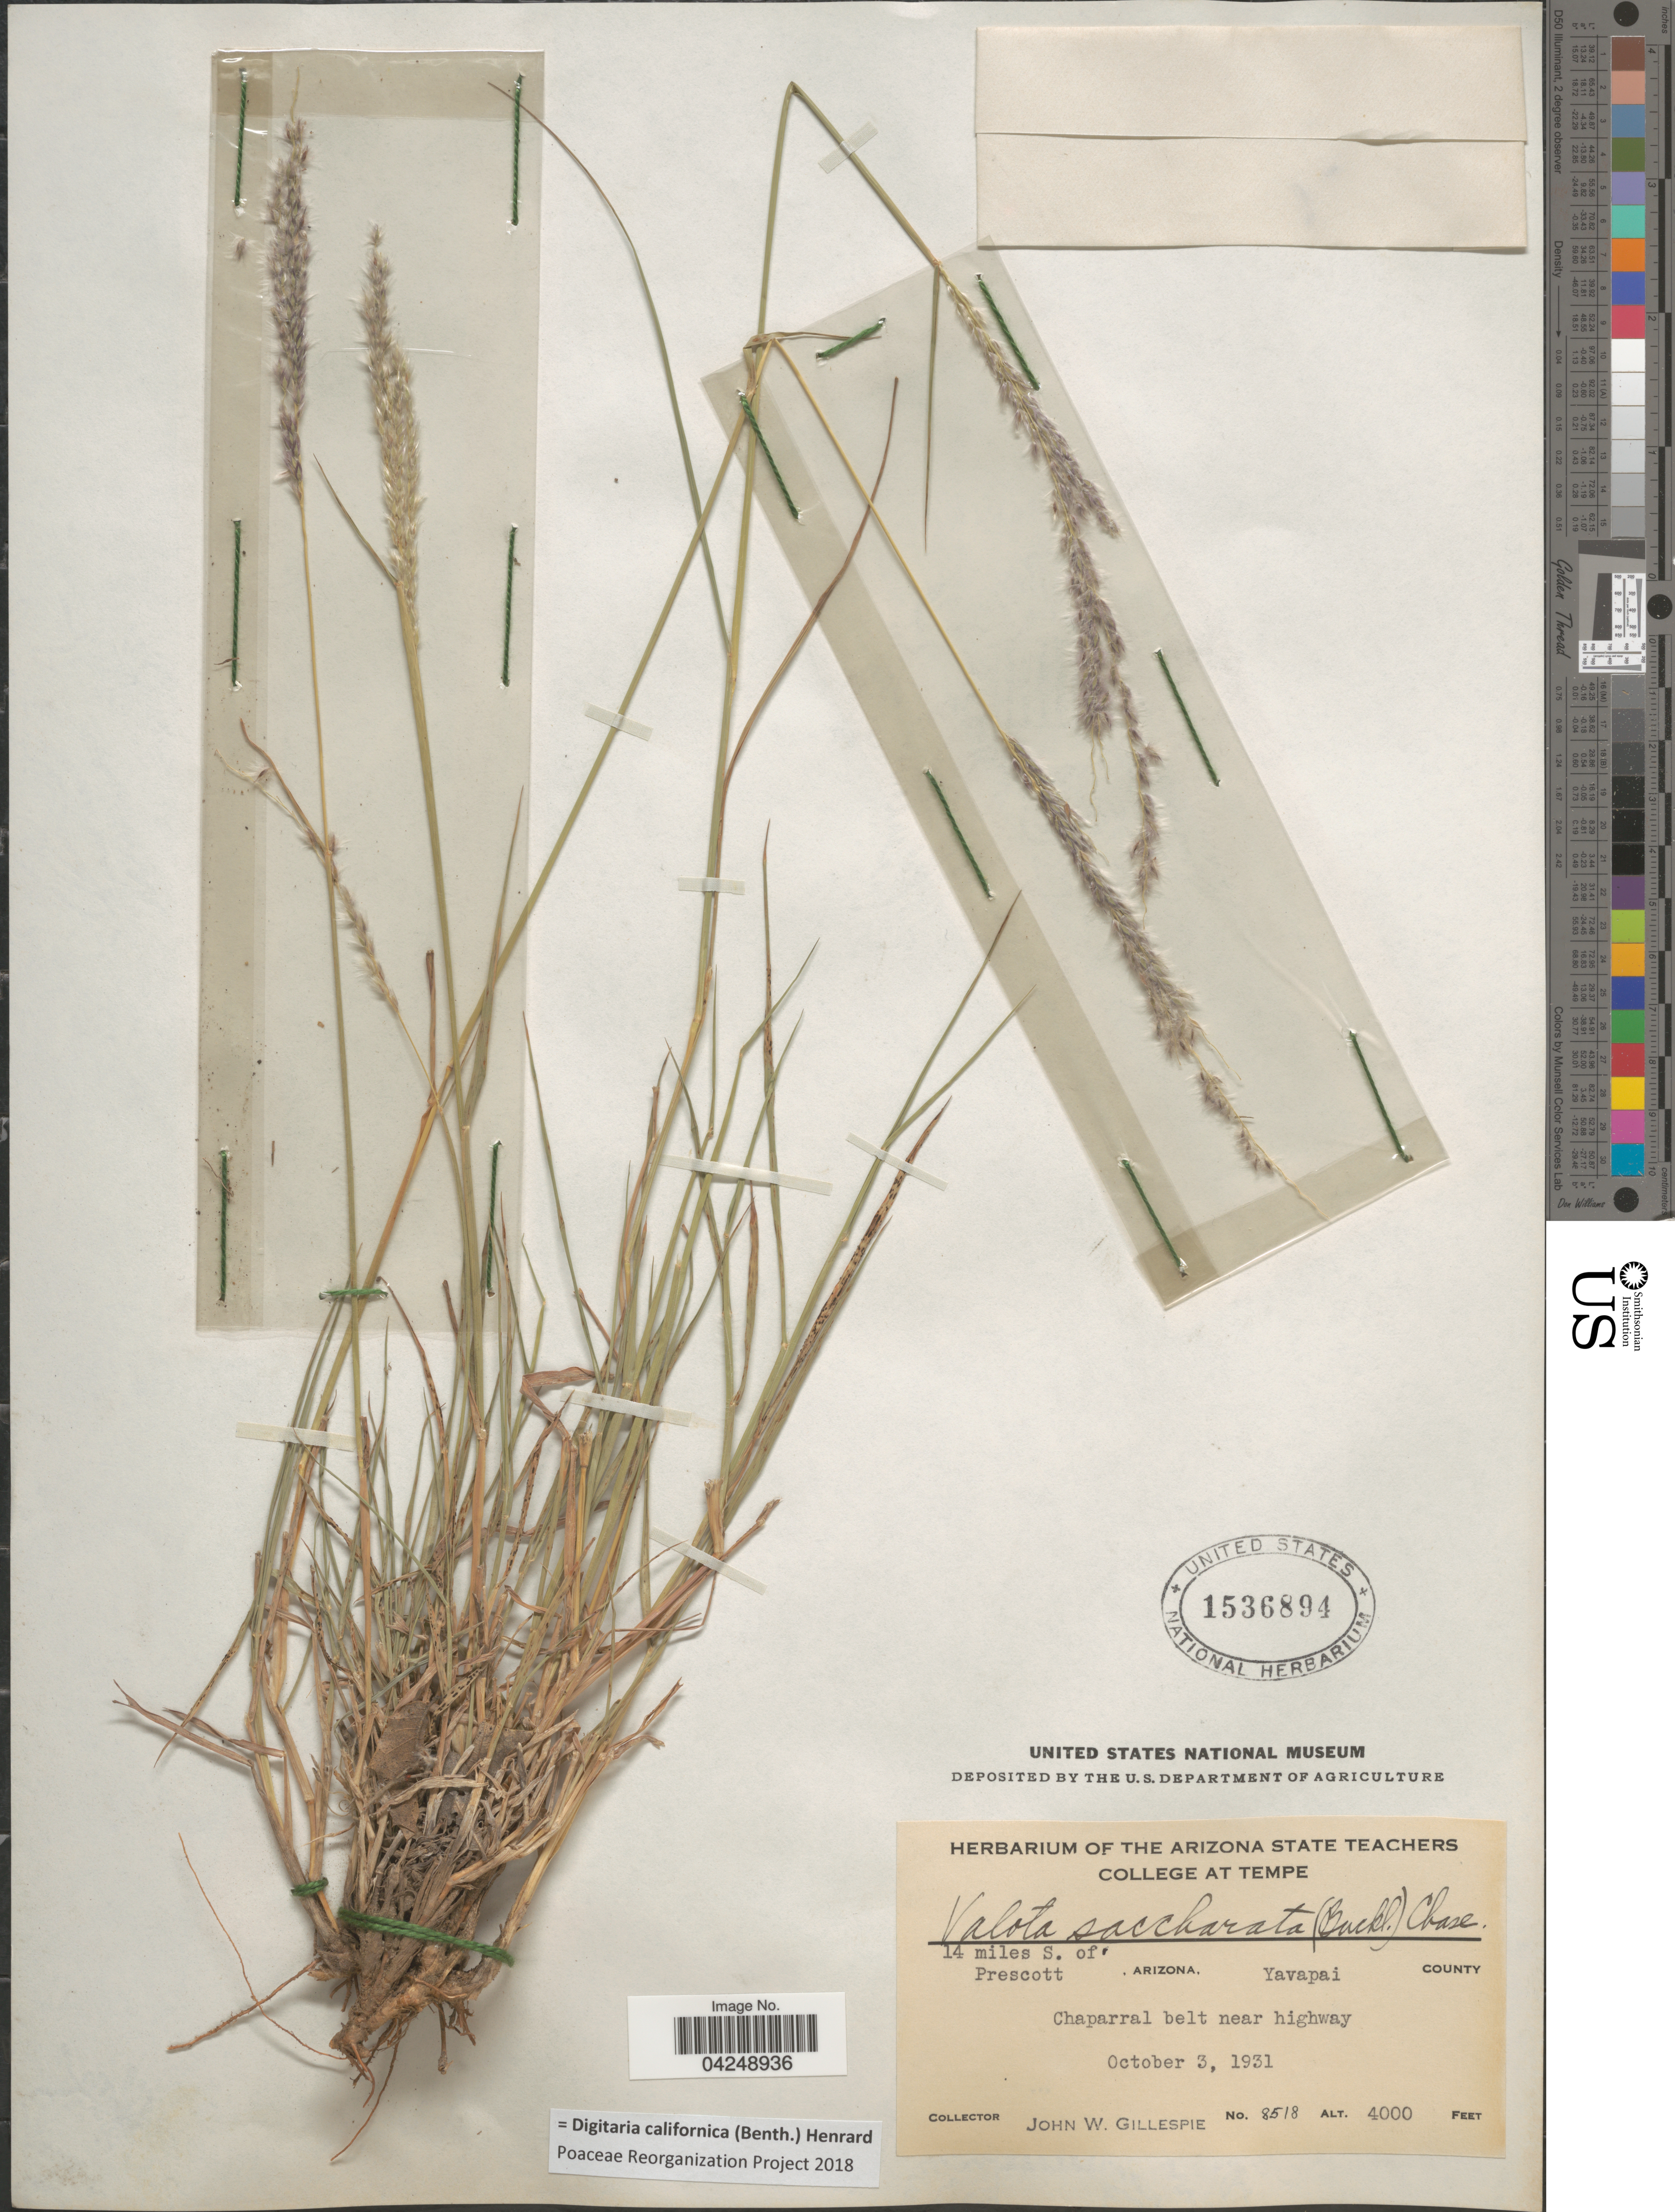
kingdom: Plantae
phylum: Tracheophyta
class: Liliopsida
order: Poales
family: Poaceae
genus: Digitaria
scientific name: Digitaria californica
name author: (Benth.) Henr.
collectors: J. W. Gillespie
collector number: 8518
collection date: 1931-10-03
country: United States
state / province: Arizona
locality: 14 miles S. of Prescott. Yavapai County. Chaparral belt near highway.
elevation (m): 1219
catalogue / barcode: US 1536894